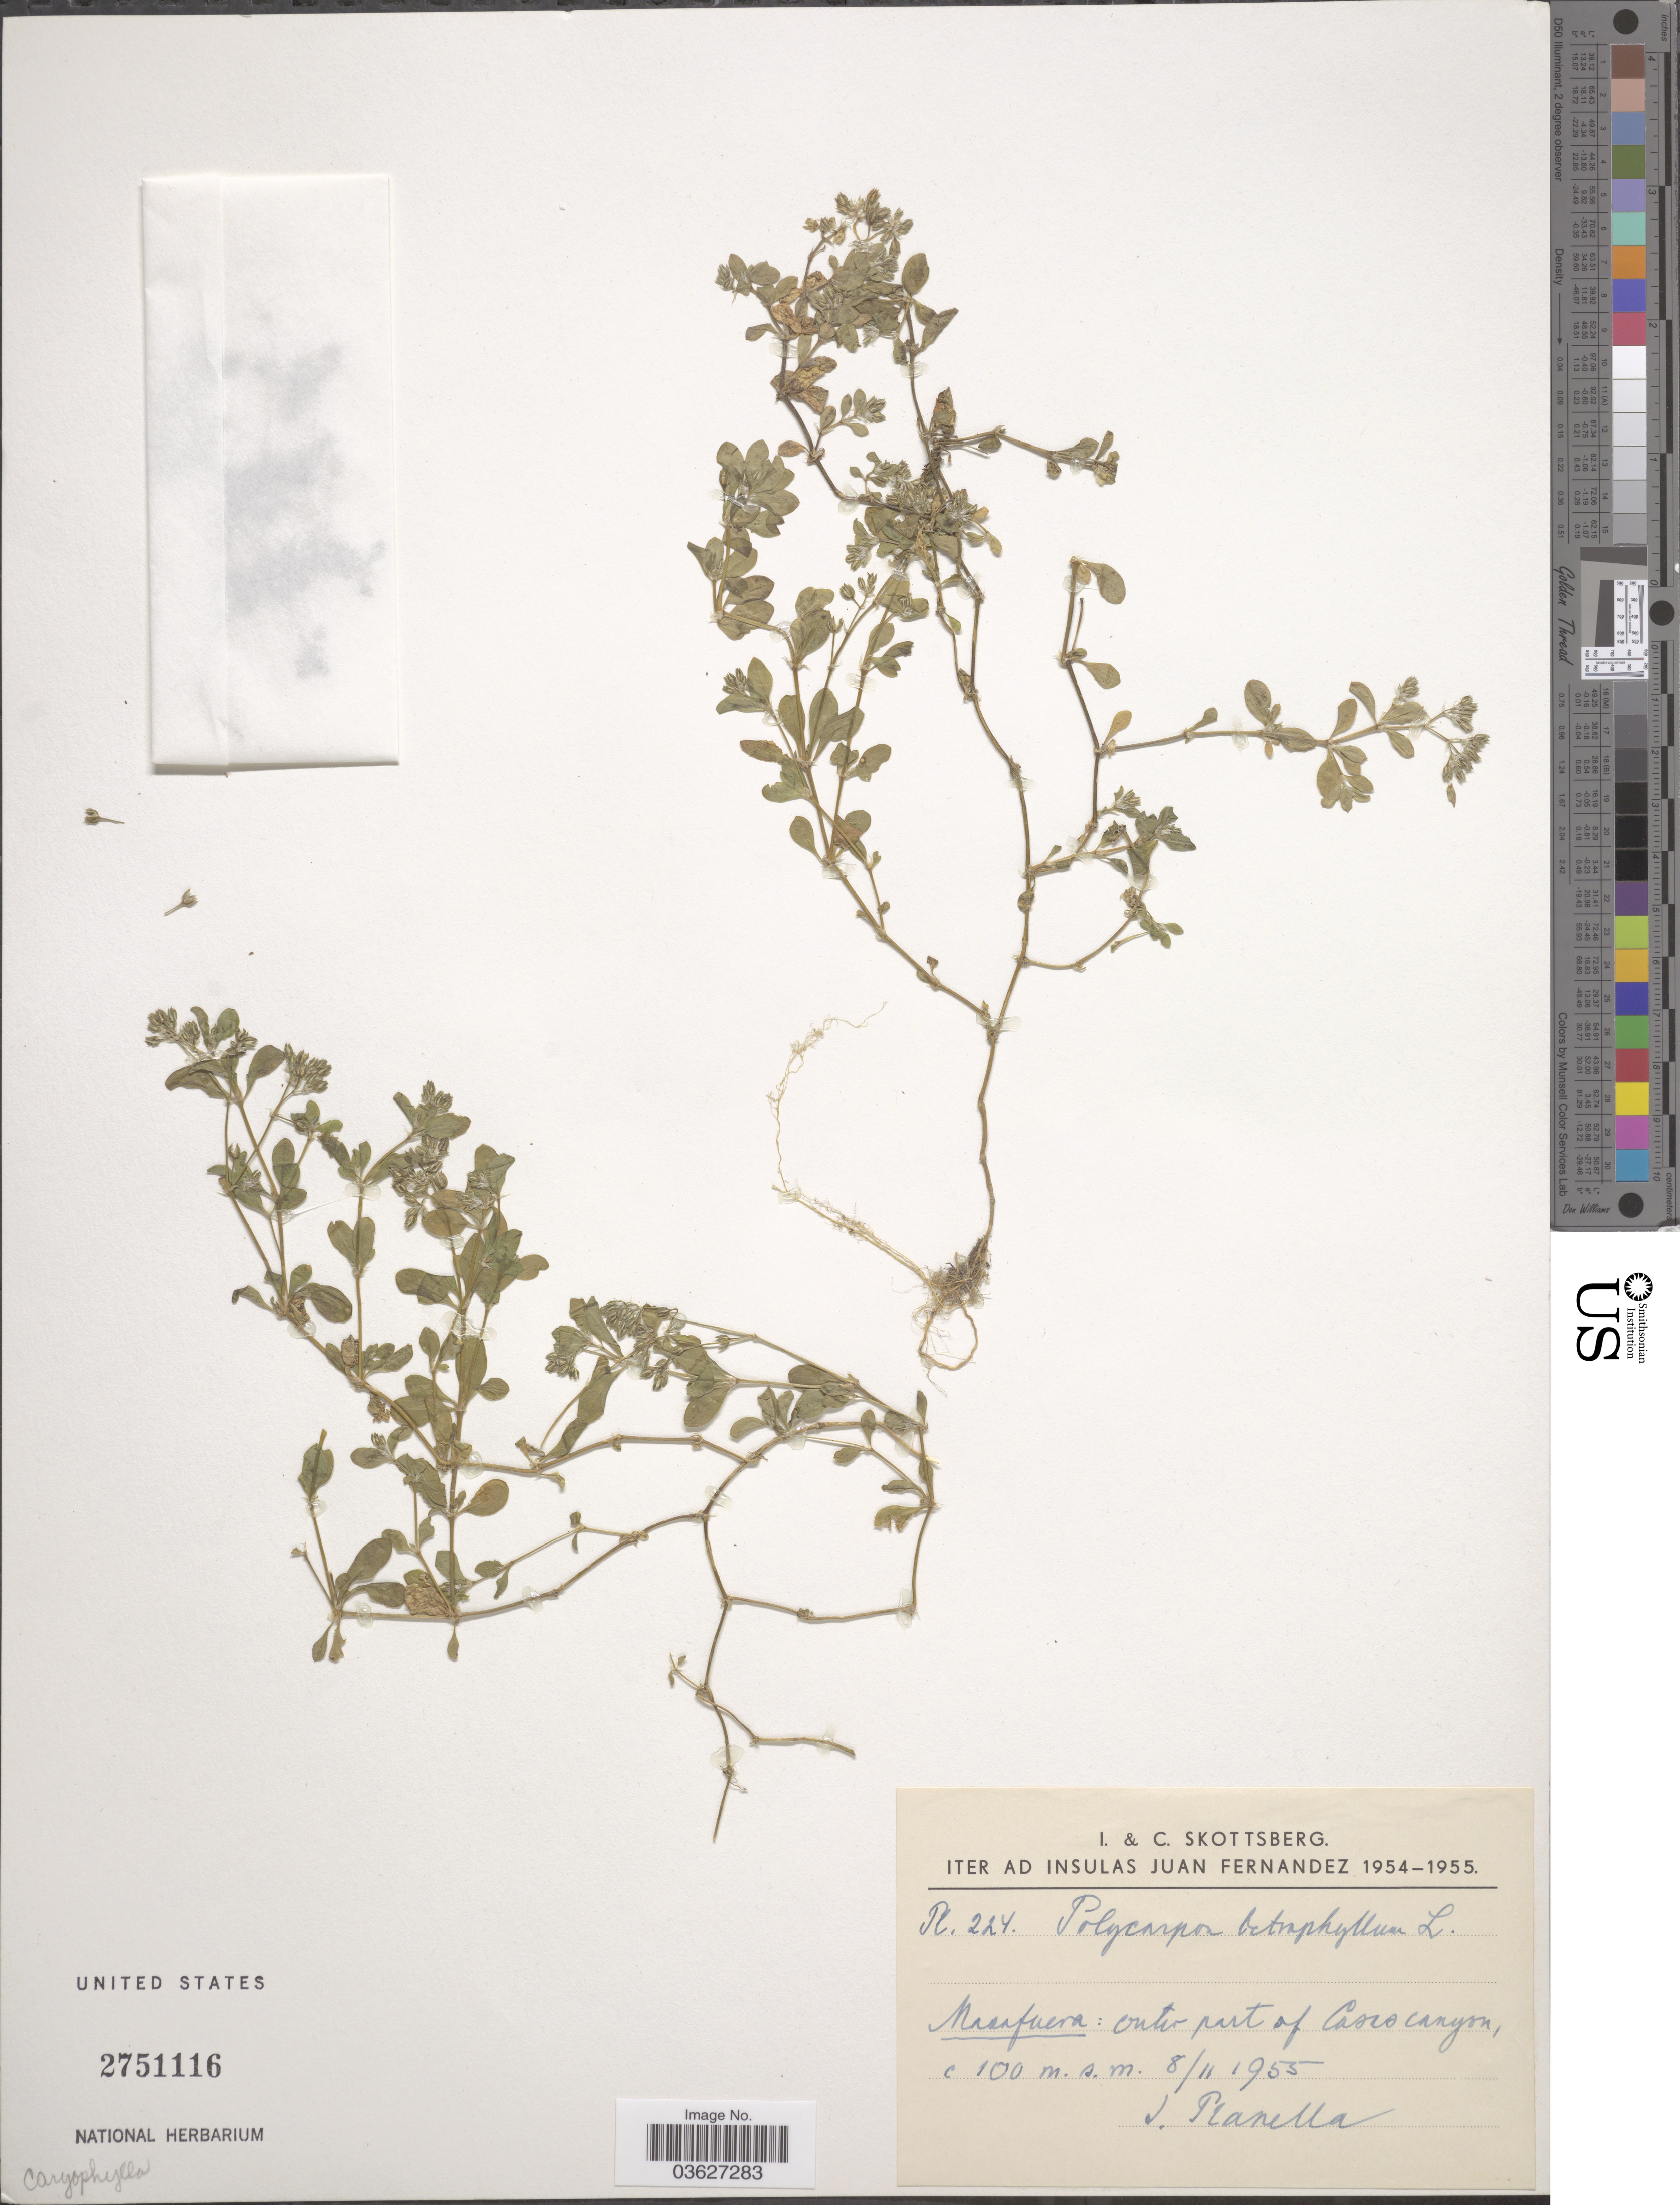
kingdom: Plantae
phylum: Tracheophyta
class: Magnoliopsida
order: Caryophyllales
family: Caryophyllaceae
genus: Polycarpon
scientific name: Polycarpon tetraphyllum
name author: (L.) L.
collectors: I. Planella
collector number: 224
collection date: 1955-11-08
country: Chile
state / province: Valparaíso (V)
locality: Iter ad Insulas Juan Fernandez. Masafuera: onto part of Casas canyon.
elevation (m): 100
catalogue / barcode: US 2751116